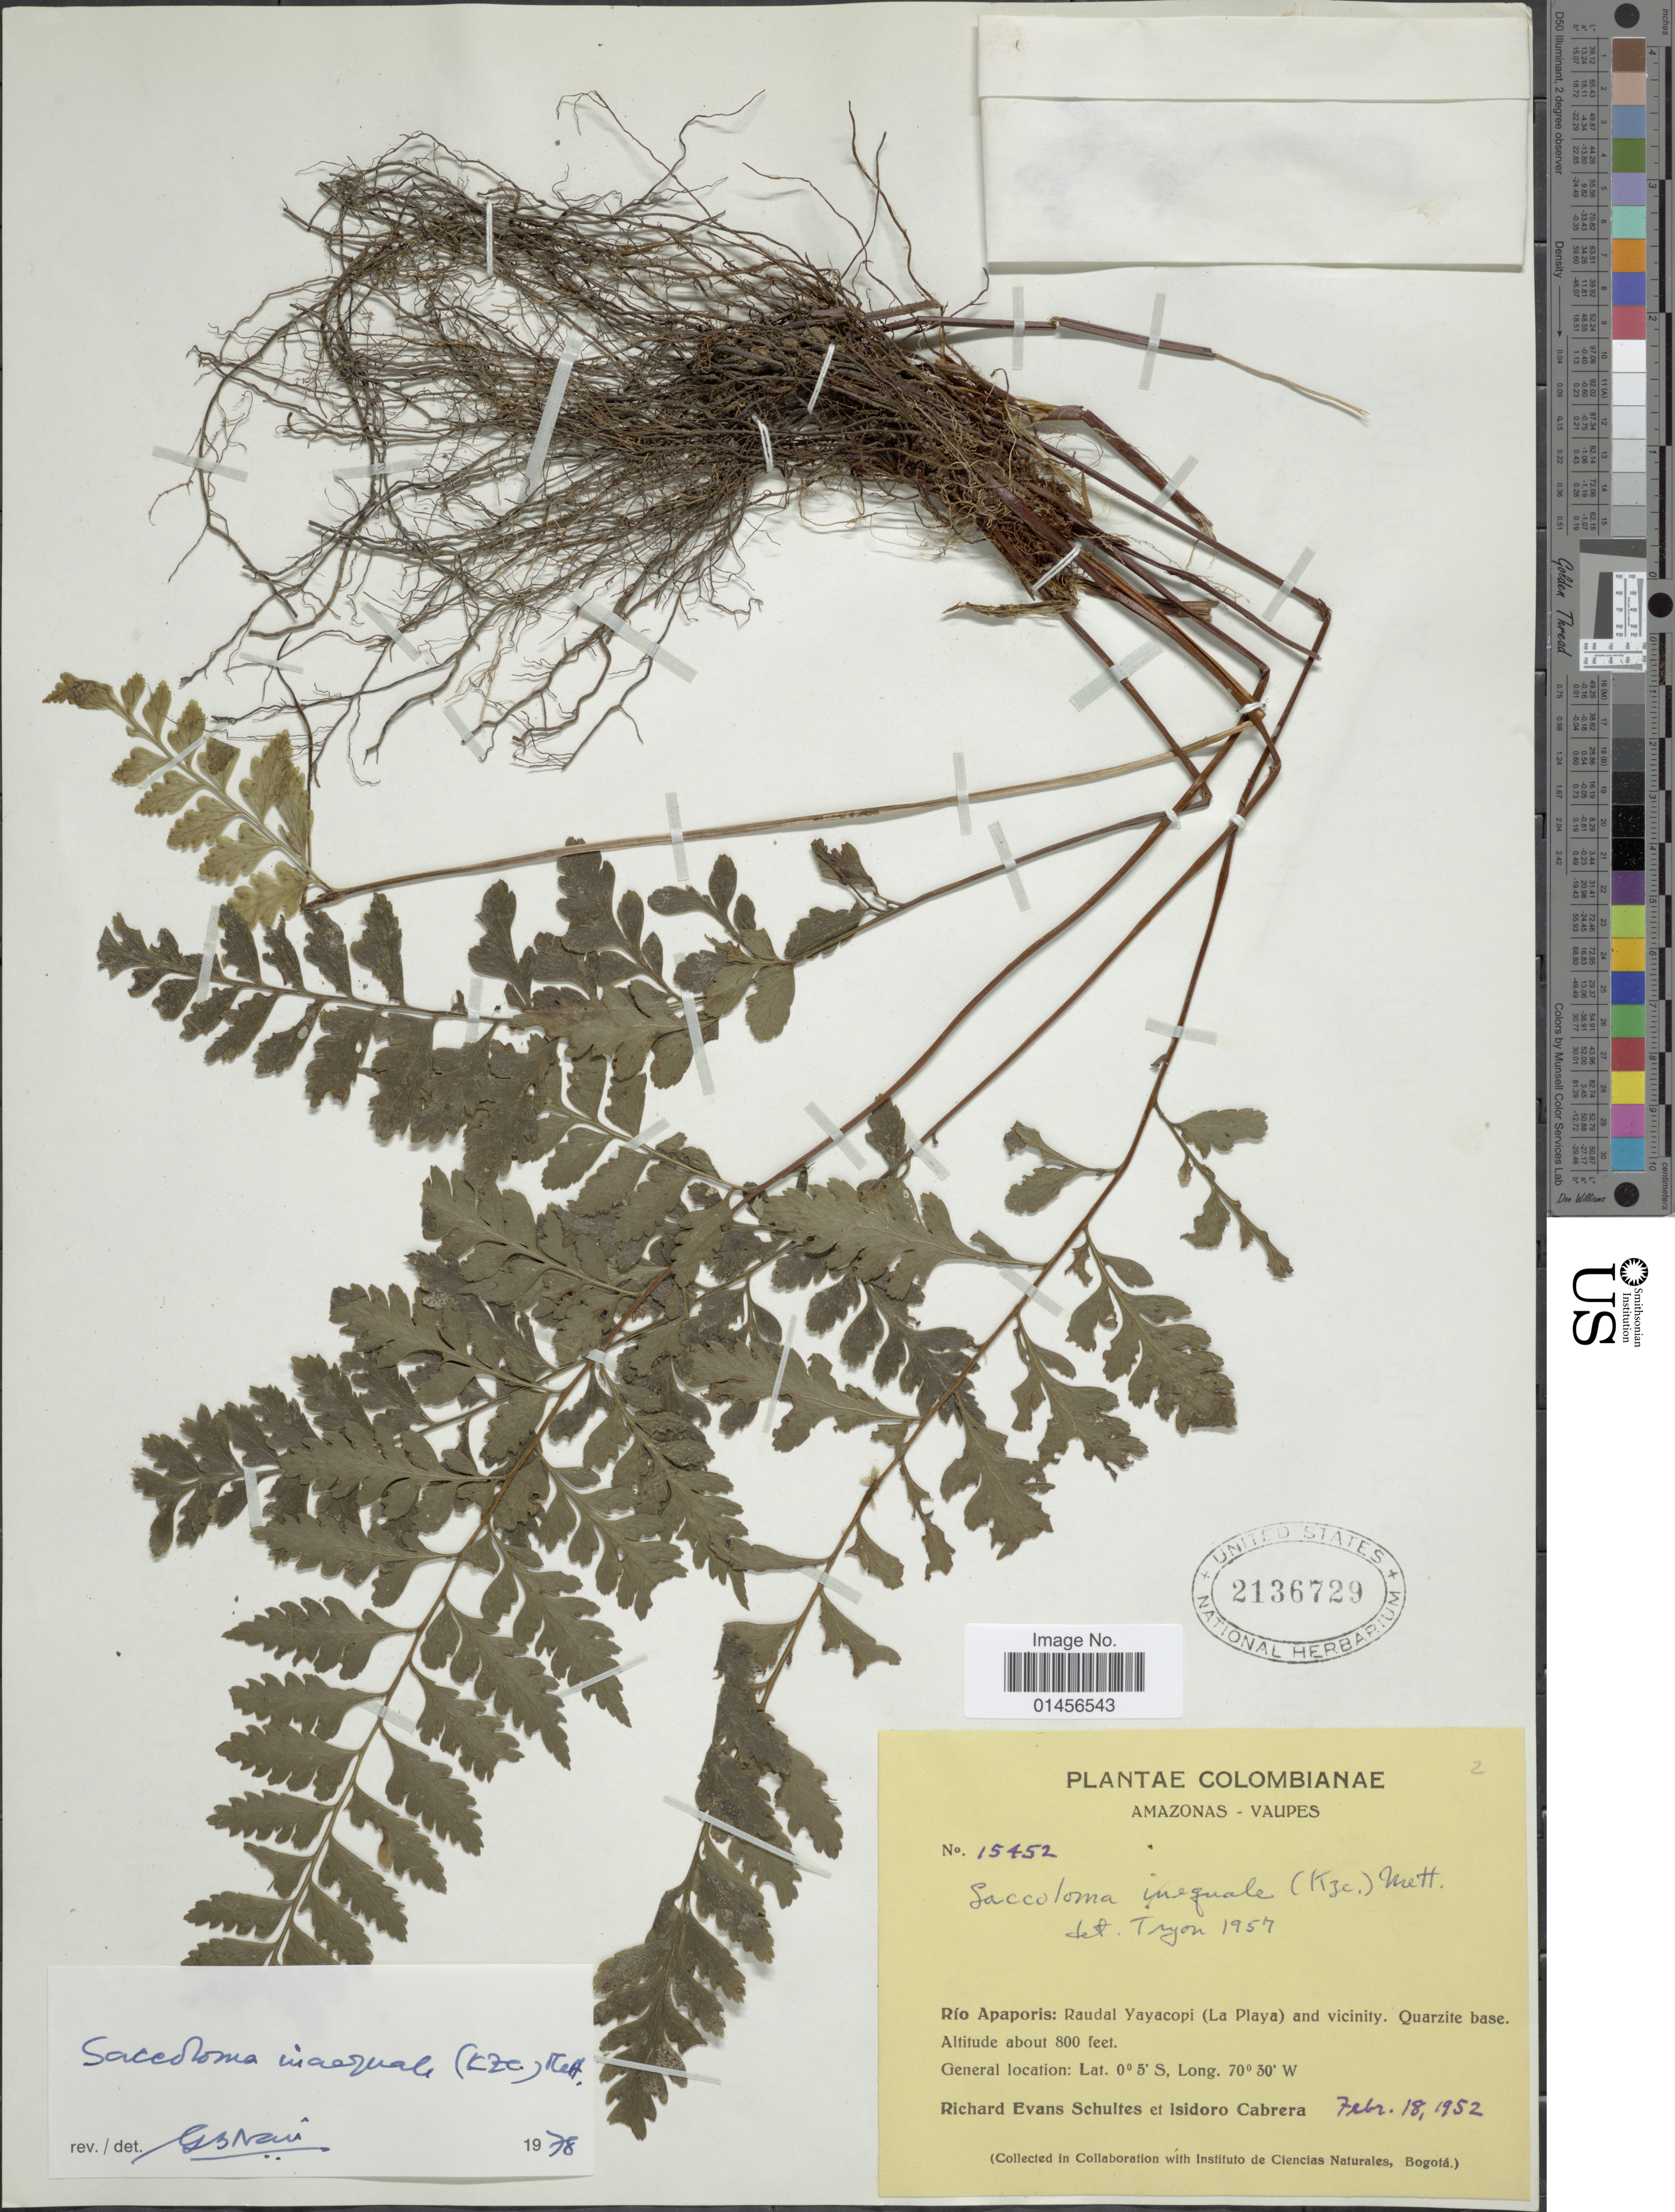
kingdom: Plantae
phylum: Tracheophyta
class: Polypodiopsida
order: Polypodiales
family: Saccolomataceae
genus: Saccoloma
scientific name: Saccoloma inaequale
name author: (Kunze) Mett.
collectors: R. E. Schultes & I. Cabrera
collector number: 15452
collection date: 1952-02-18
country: Colombia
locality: Amazonas-Vaupes, Río Apaporis: Raudal Yayacopi (La Playa) and vicinity, Quarzite base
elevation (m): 244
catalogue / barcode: US 2136729